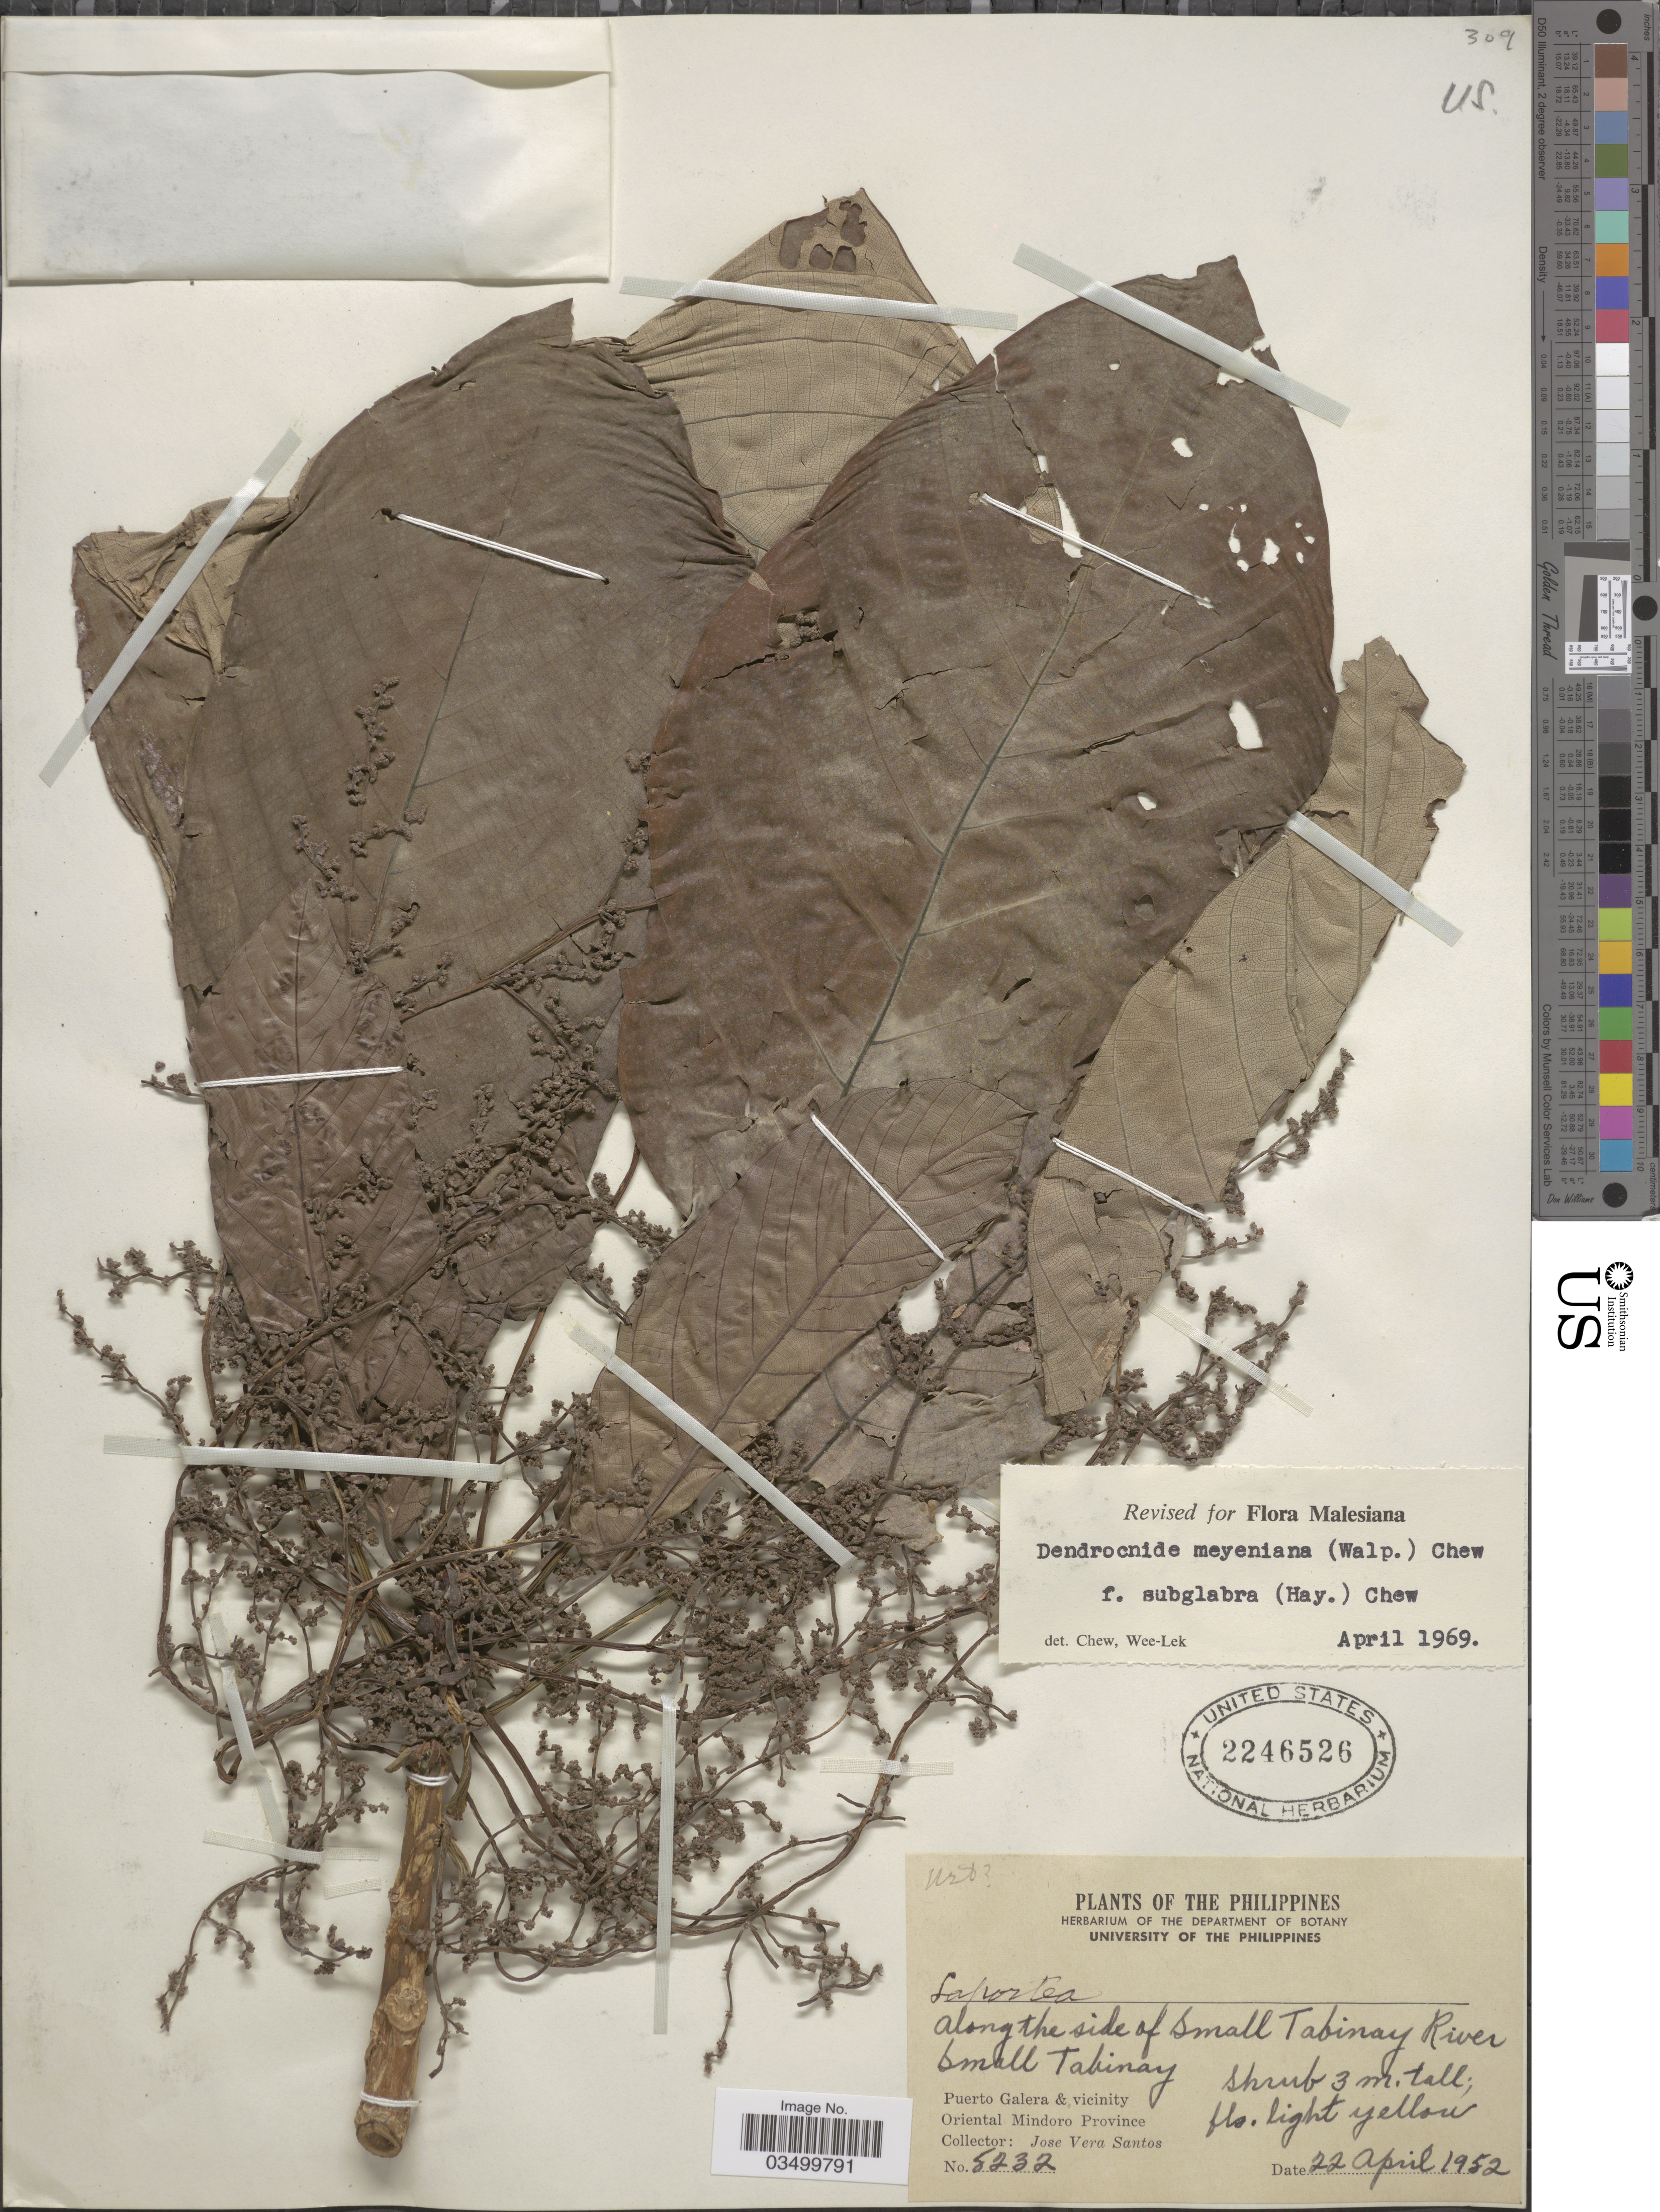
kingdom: Plantae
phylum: Tracheophyta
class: Magnoliopsida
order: Rosales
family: Urticaceae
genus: Dendrocnide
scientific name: Dendrocnide meyeniana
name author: (Walp.) Chew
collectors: J. Santos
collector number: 5232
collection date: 1952-04-22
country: Philippines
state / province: Mimaropa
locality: The Philippines. Along the side of Small Tabinay River, Small Tabinay. Puerto Galera & vicinity. Oriental Mindoro Province.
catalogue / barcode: US 2246526